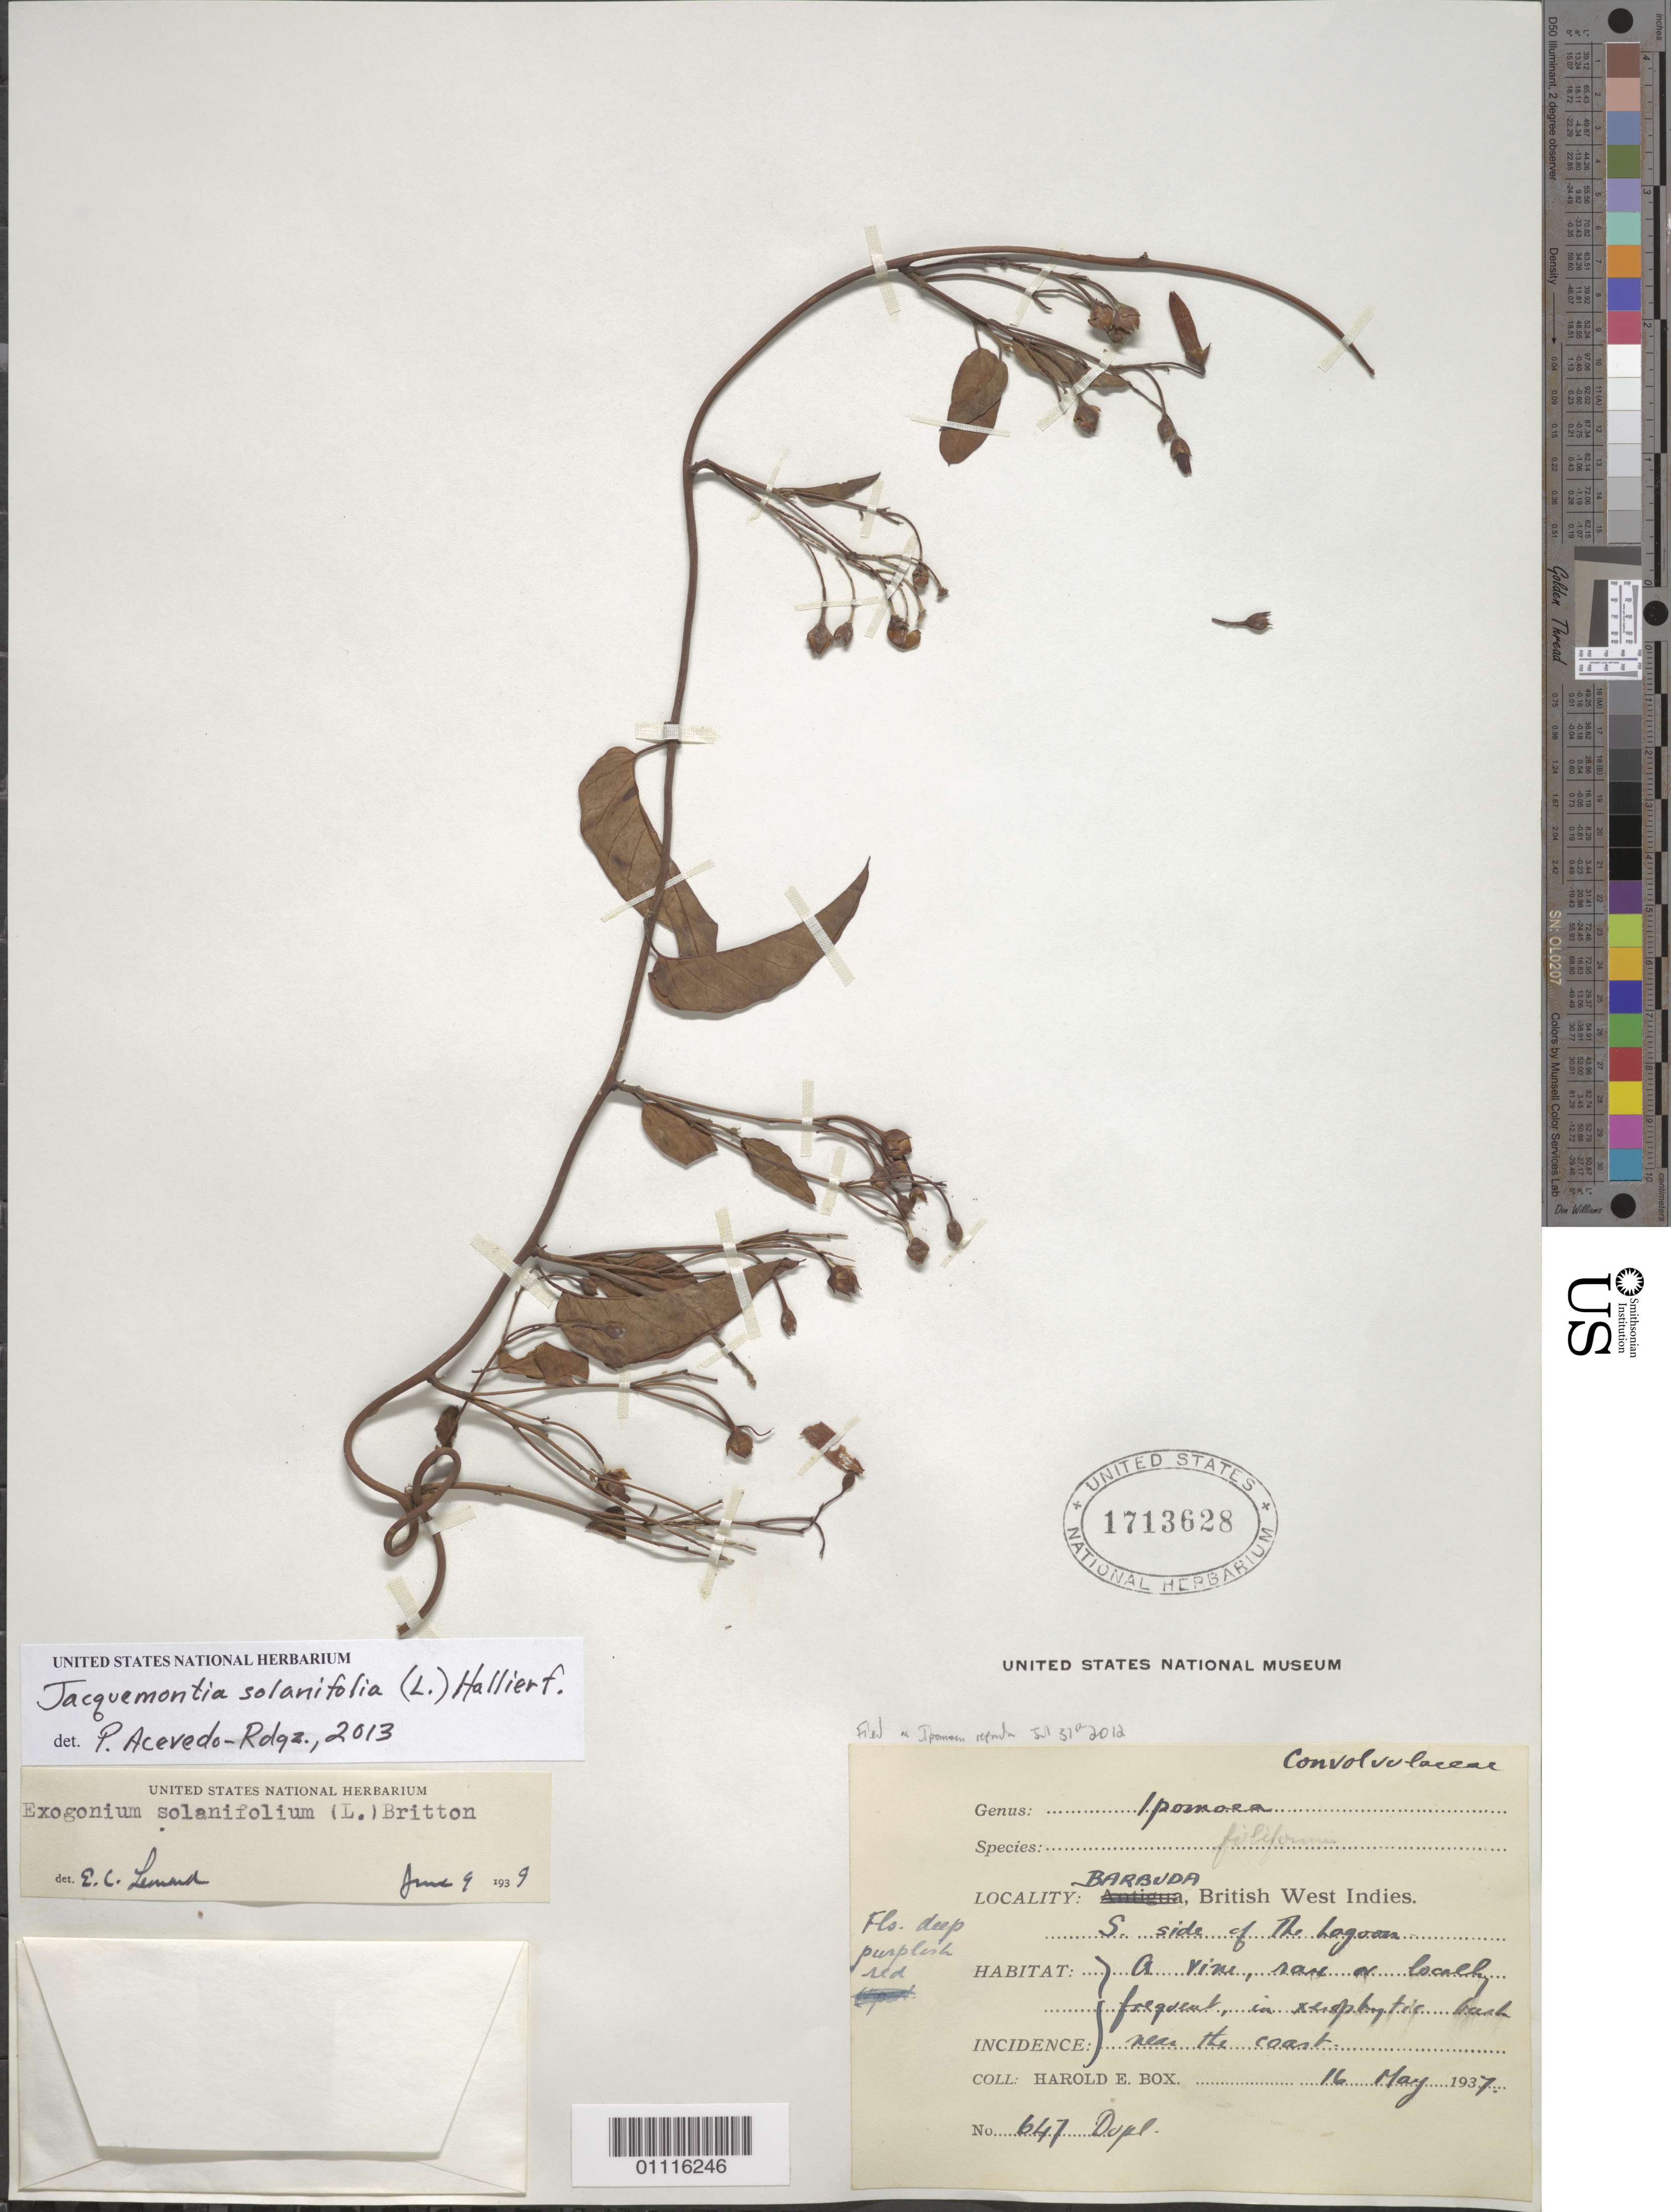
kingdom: Plantae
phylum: Tracheophyta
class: Magnoliopsida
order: Solanales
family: Convolvulaceae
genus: Jacquemontia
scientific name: Jacquemontia solanifolia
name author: (L.) Hallier f.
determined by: Acevedo-Rodríguez, P., (BOT), Smithsonian Institution - National Museum of Natural History (UNITED STATES)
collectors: H. E. Box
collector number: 647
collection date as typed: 16 May 1937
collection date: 1937-05-16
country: Antigua and Barbuda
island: Barbuda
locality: S. side of lagoon. In xerophytic bush near the coast.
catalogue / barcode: US 1713628